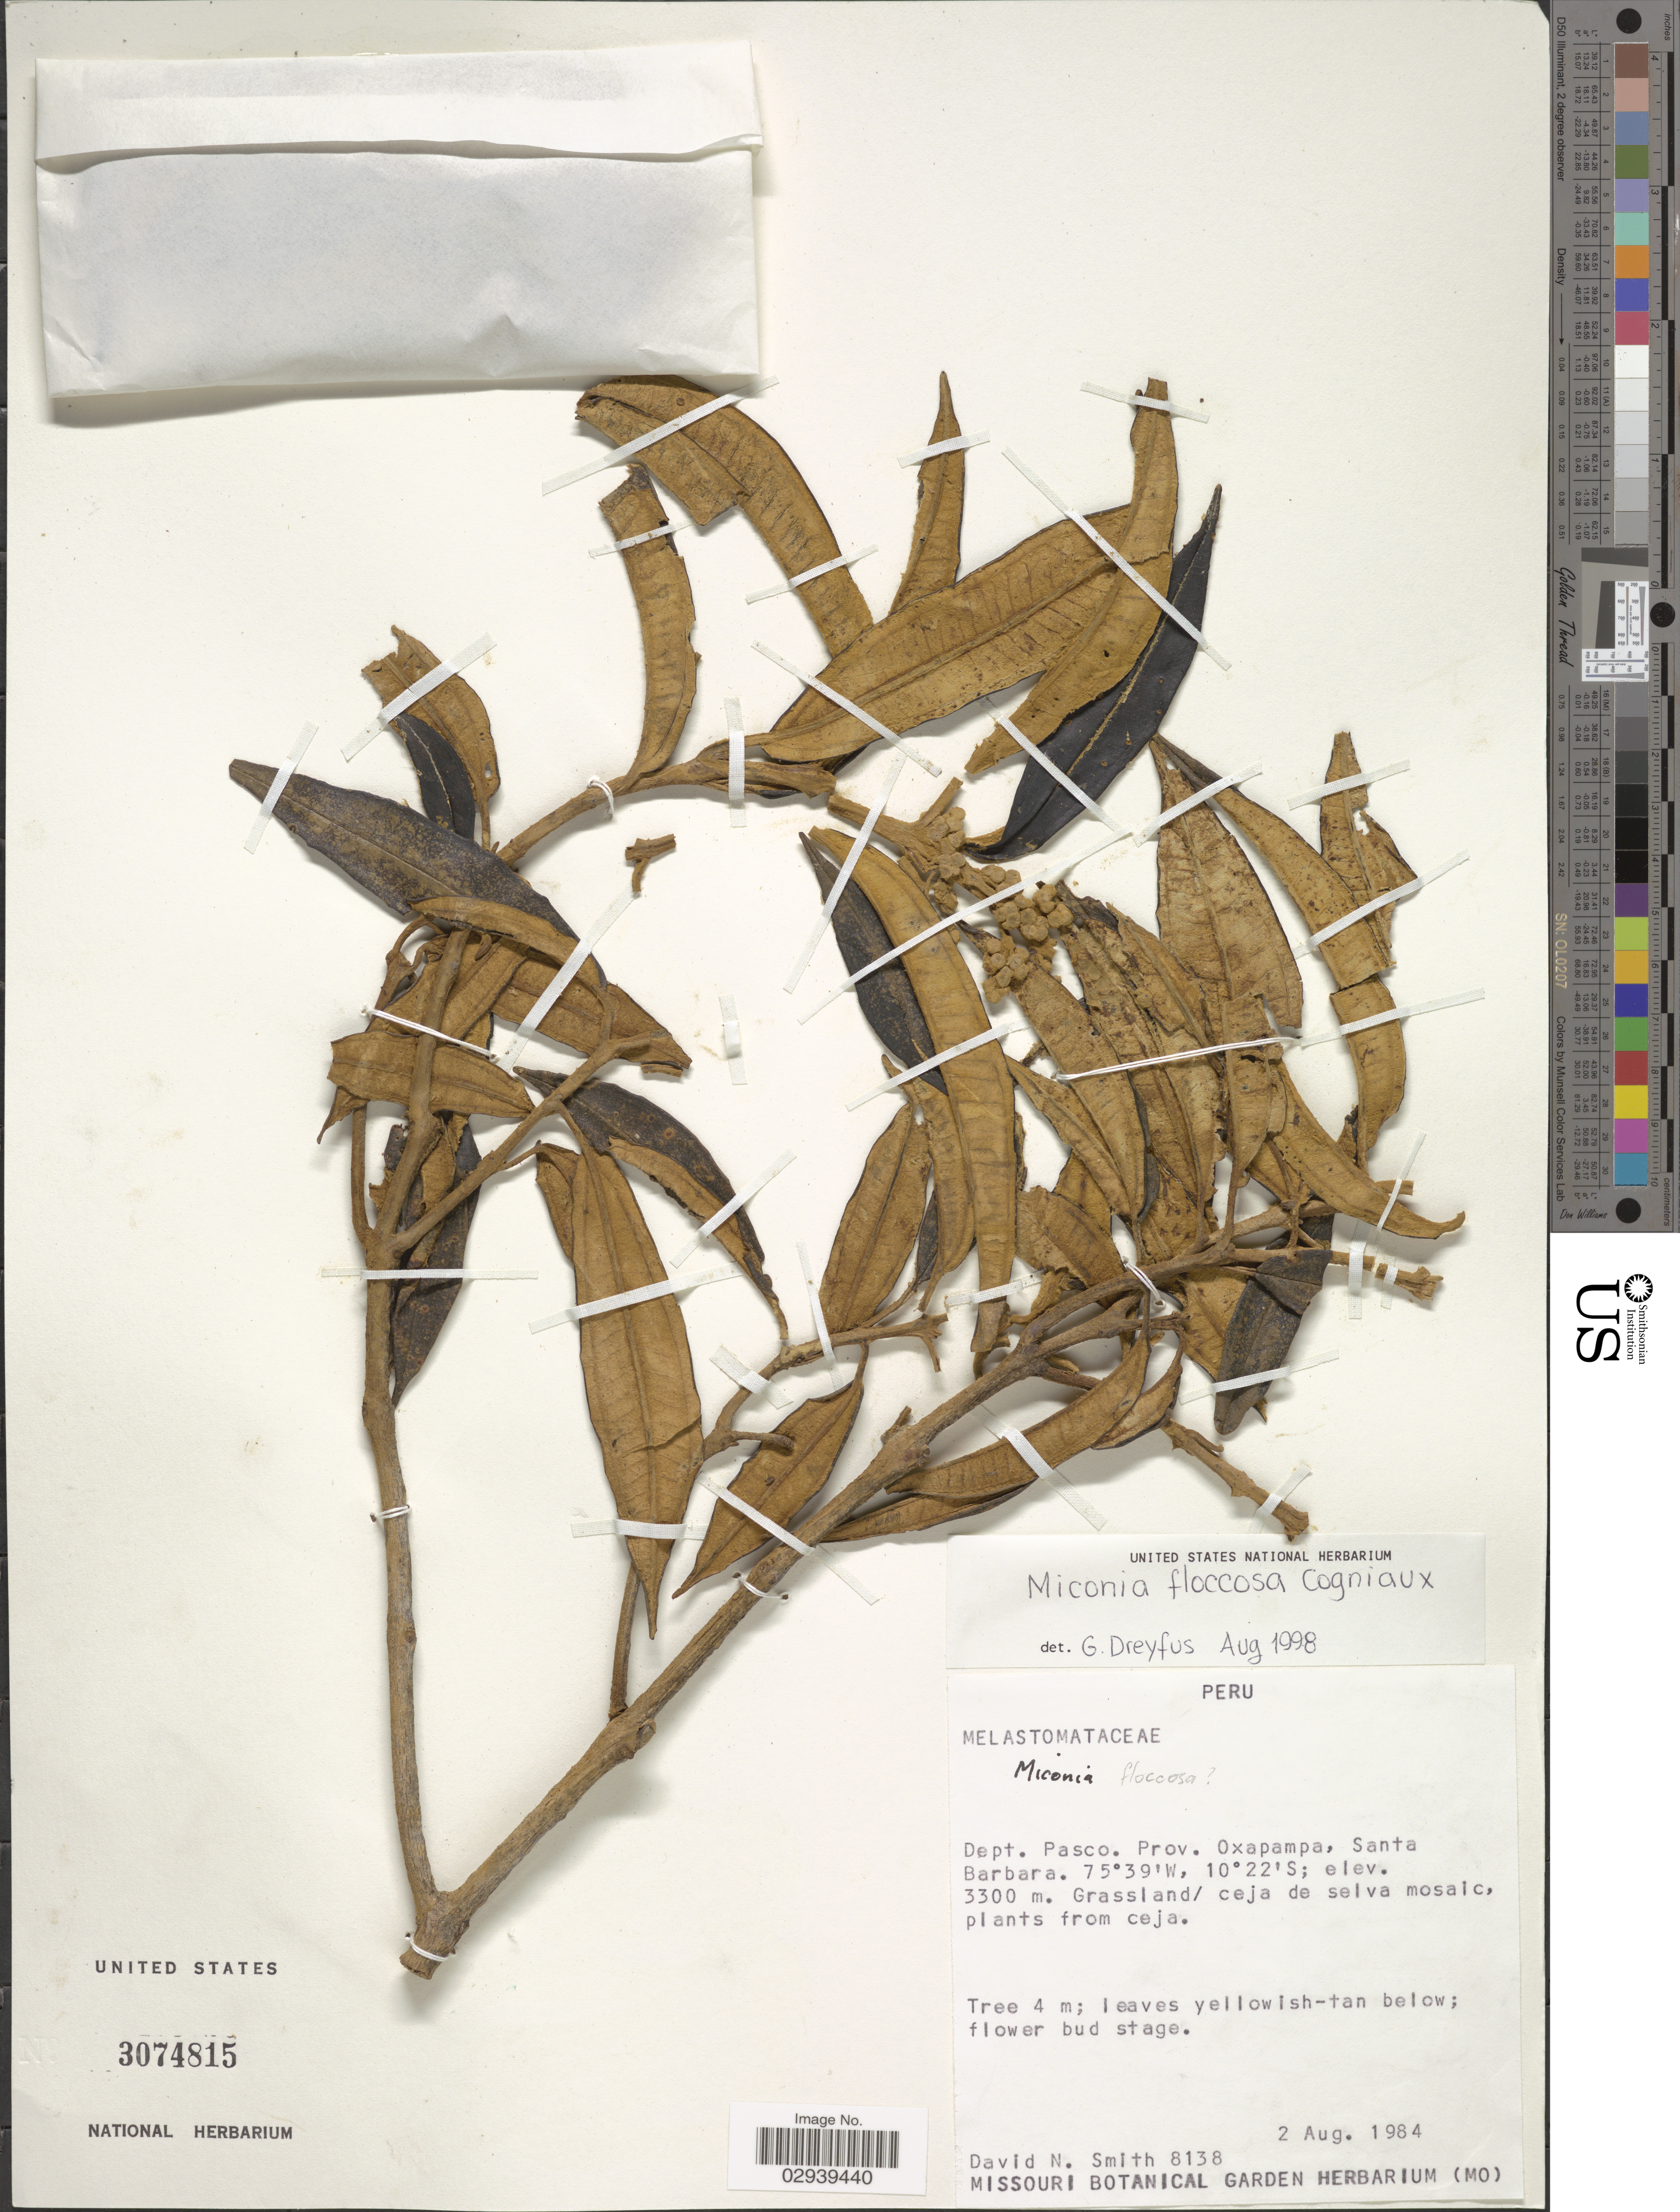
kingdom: Plantae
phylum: Tracheophyta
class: Magnoliopsida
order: Myrtales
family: Melastomataceae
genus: Miconia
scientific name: Miconia floccosa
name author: Cogn.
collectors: D. Smith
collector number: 8138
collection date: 1984-08-02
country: Peru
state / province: Pasco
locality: Dept. Pasco: Prov. Oxapampa. Santa Barbara.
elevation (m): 3300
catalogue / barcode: US 3074815